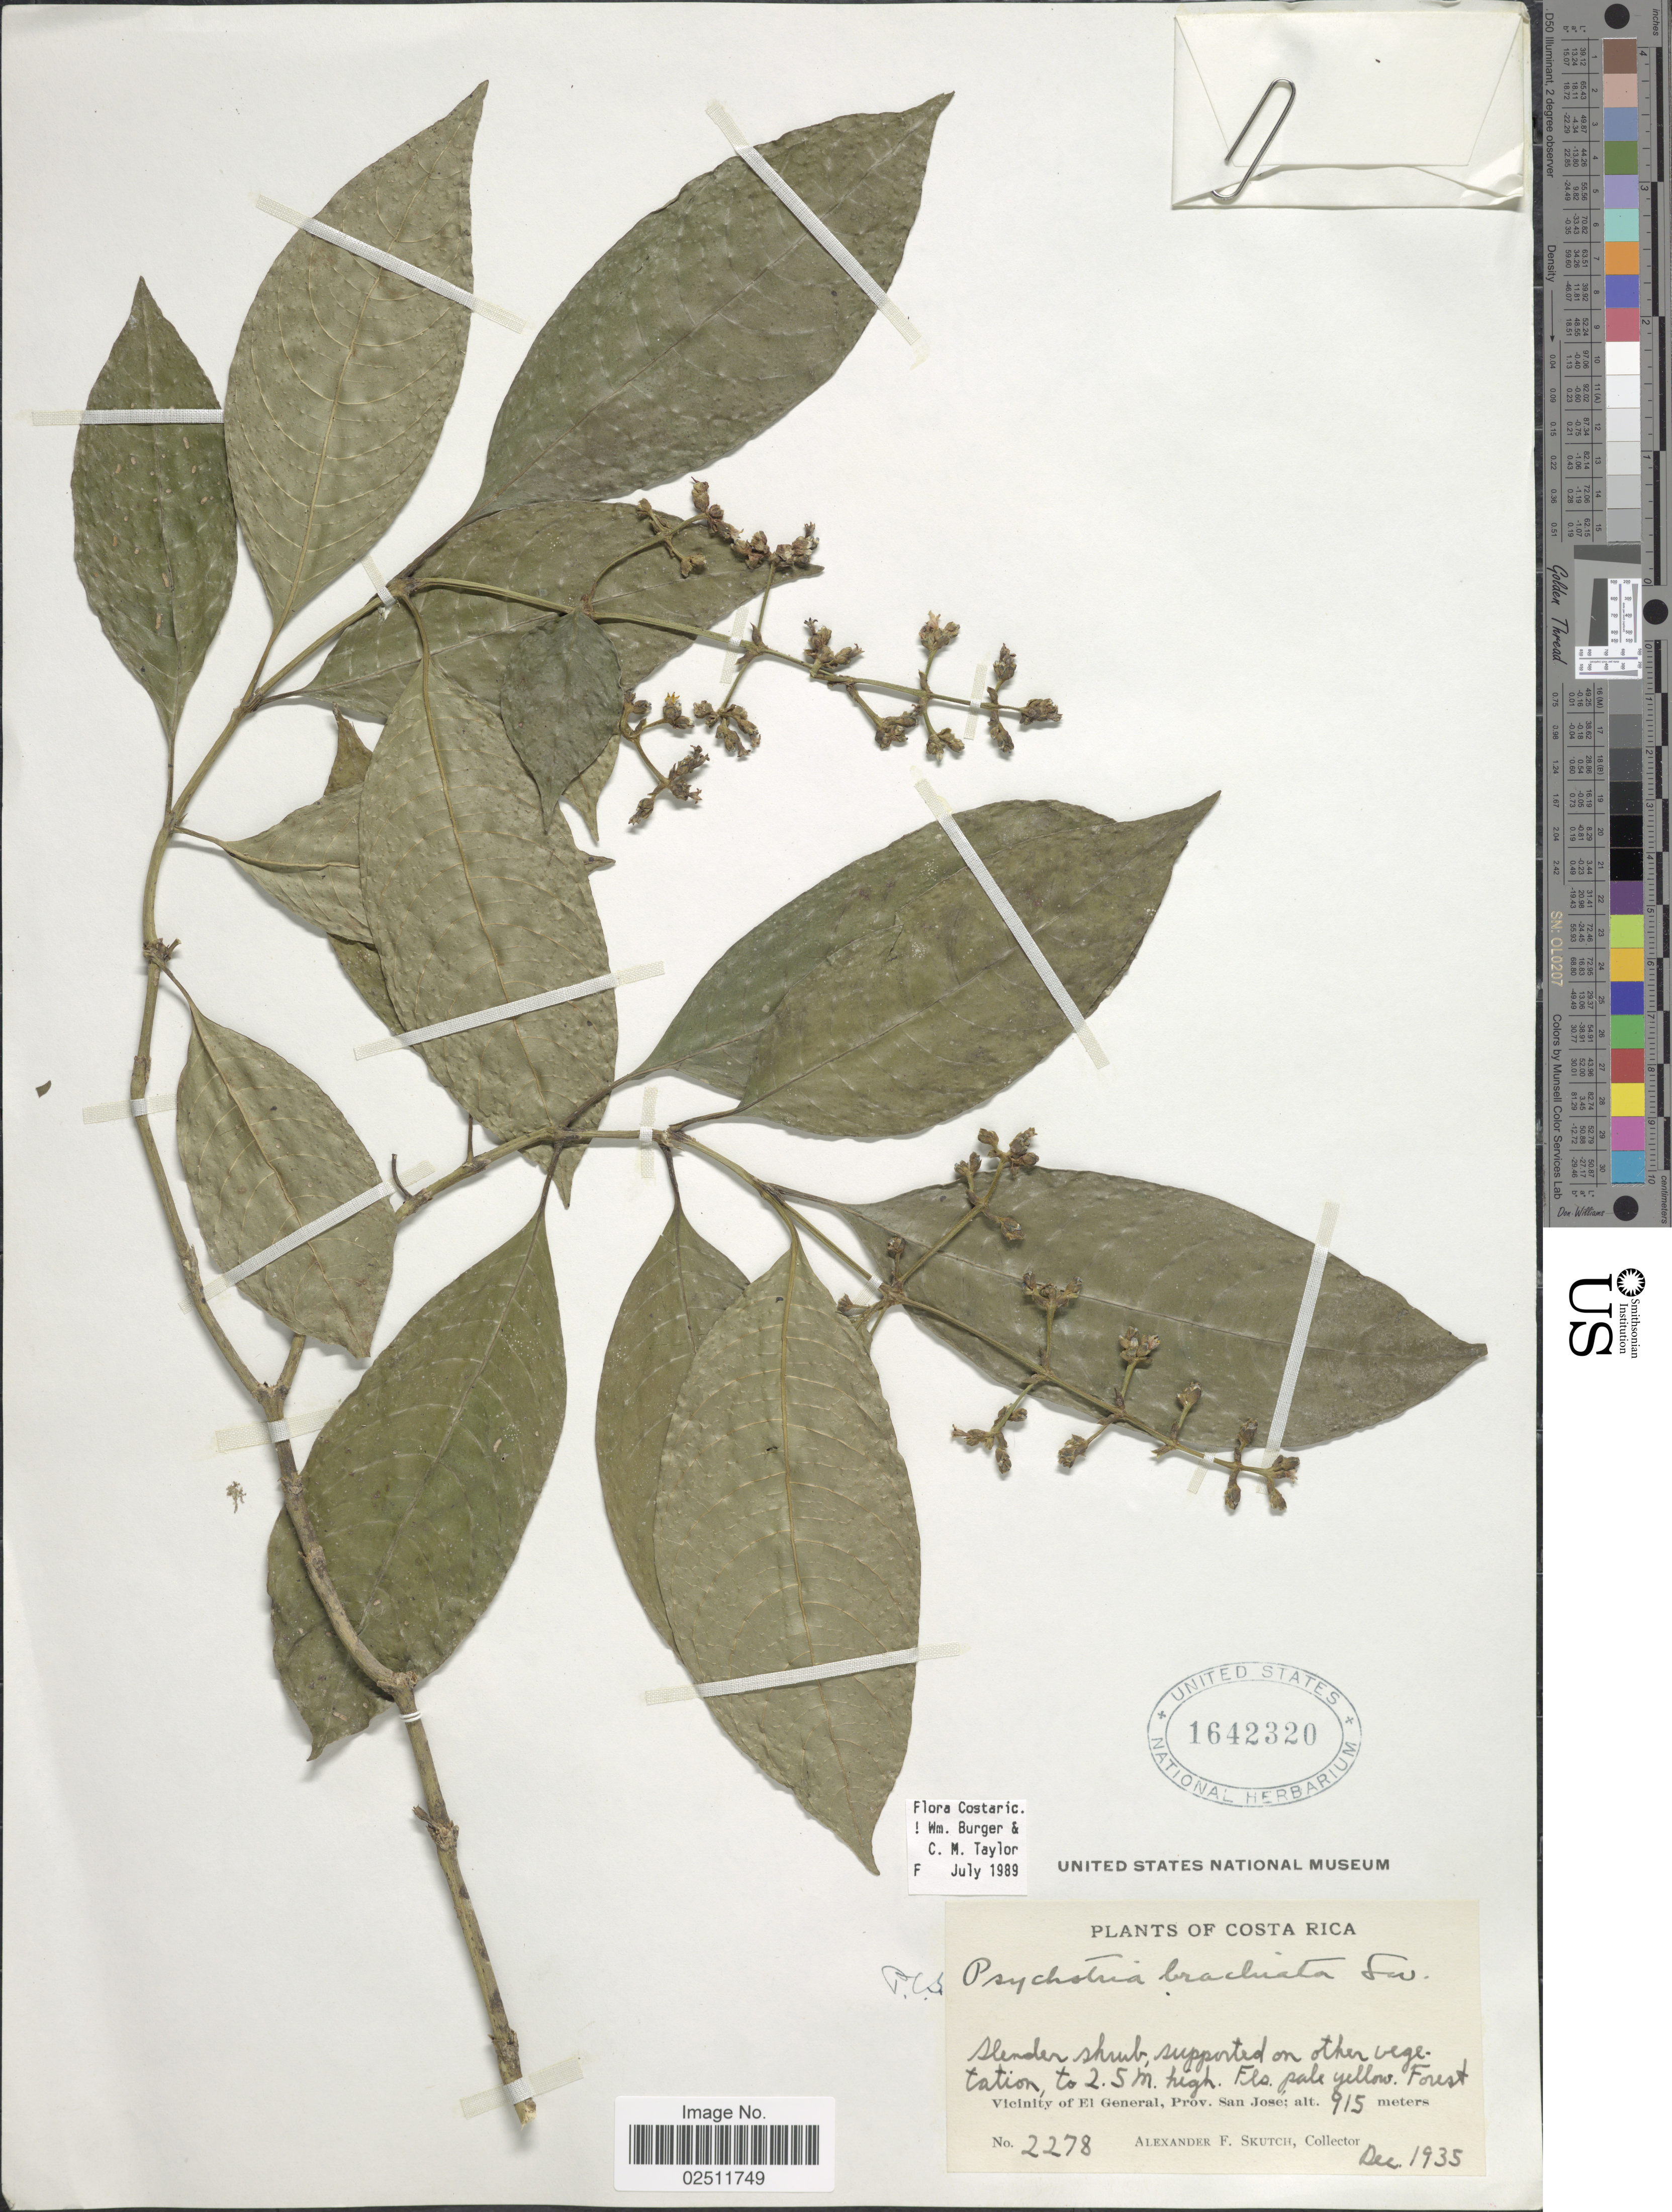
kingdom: Plantae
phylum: Tracheophyta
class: Magnoliopsida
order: Gentianales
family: Rubiaceae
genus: Psychotria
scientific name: Psychotria brachiata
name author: Sw.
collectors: A. F. Skutch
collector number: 2278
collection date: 1935-12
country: Costa Rica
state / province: San José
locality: Forest. Vicinity of El General.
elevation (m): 915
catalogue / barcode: US 1642320